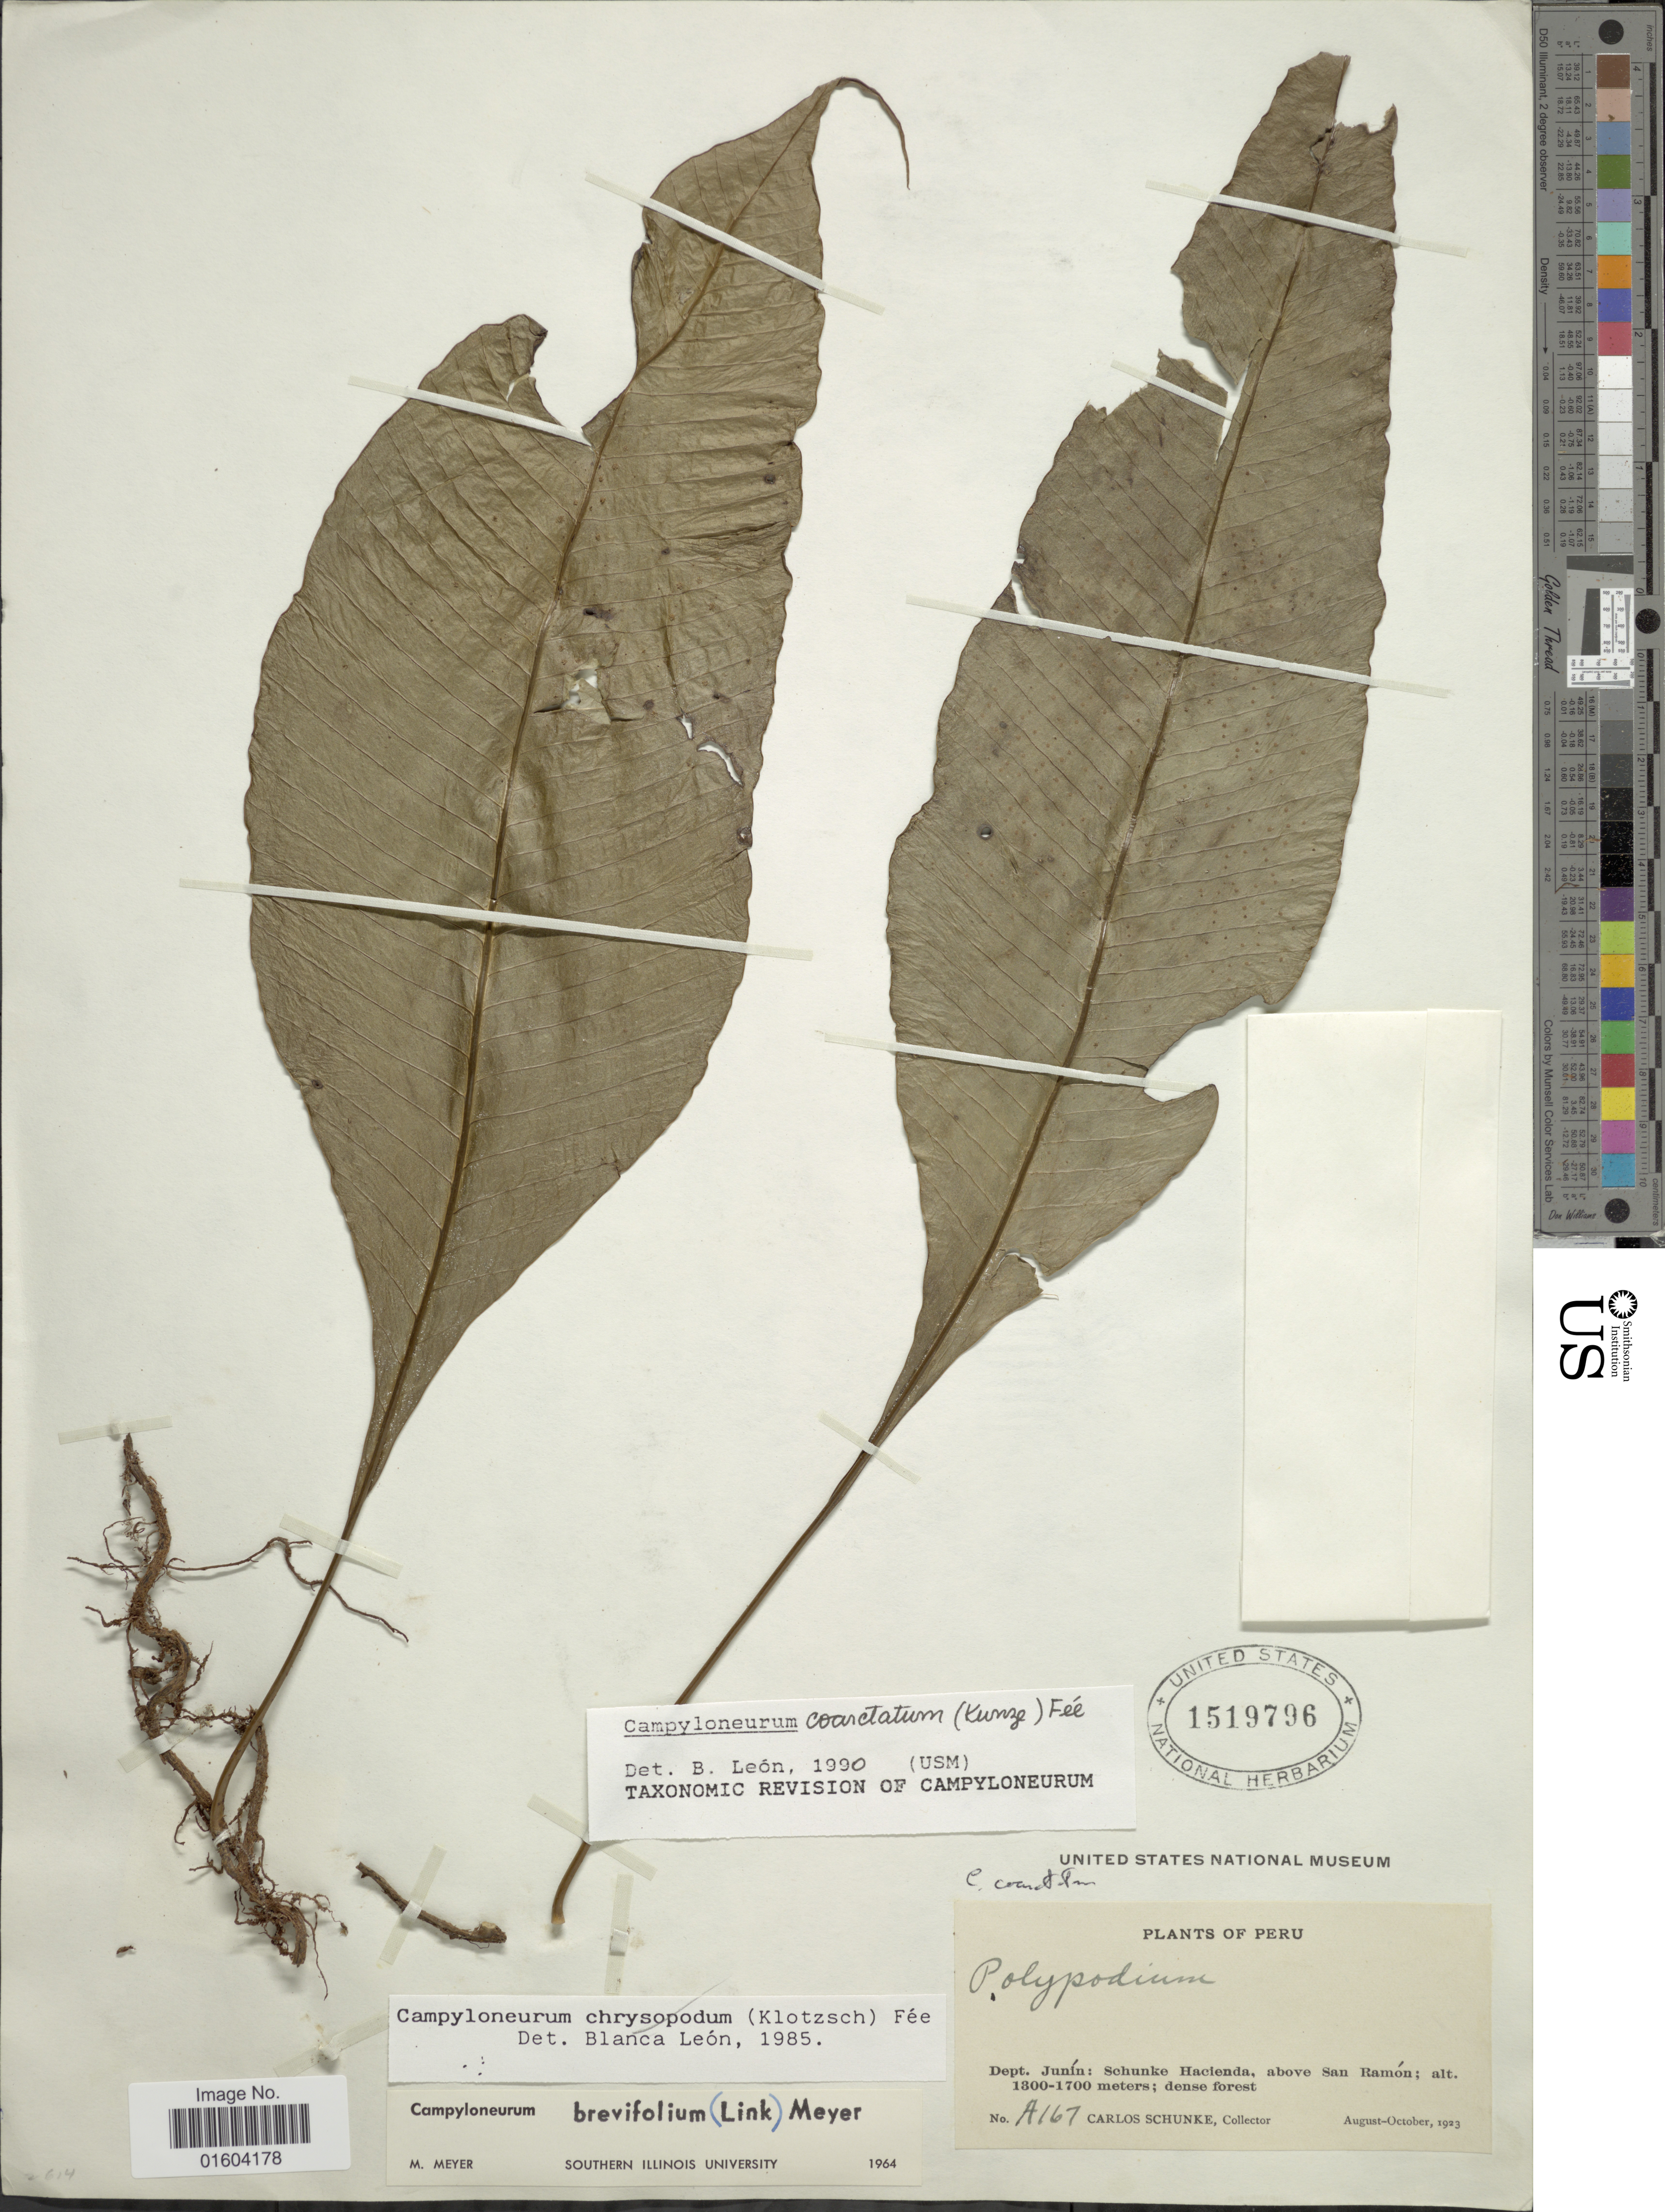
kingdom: Plantae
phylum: Tracheophyta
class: Polypodiopsida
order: Polypodiales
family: Polypodiaceae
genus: Campyloneurum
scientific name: Campyloneurum coarctatum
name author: (Kunze) Fée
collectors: C. Schunke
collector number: A167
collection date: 1923-08/1923-10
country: Peru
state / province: Junín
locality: Dept. Junin: Schunke Hacienda, above San Ramon.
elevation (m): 1300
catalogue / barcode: US 1519796